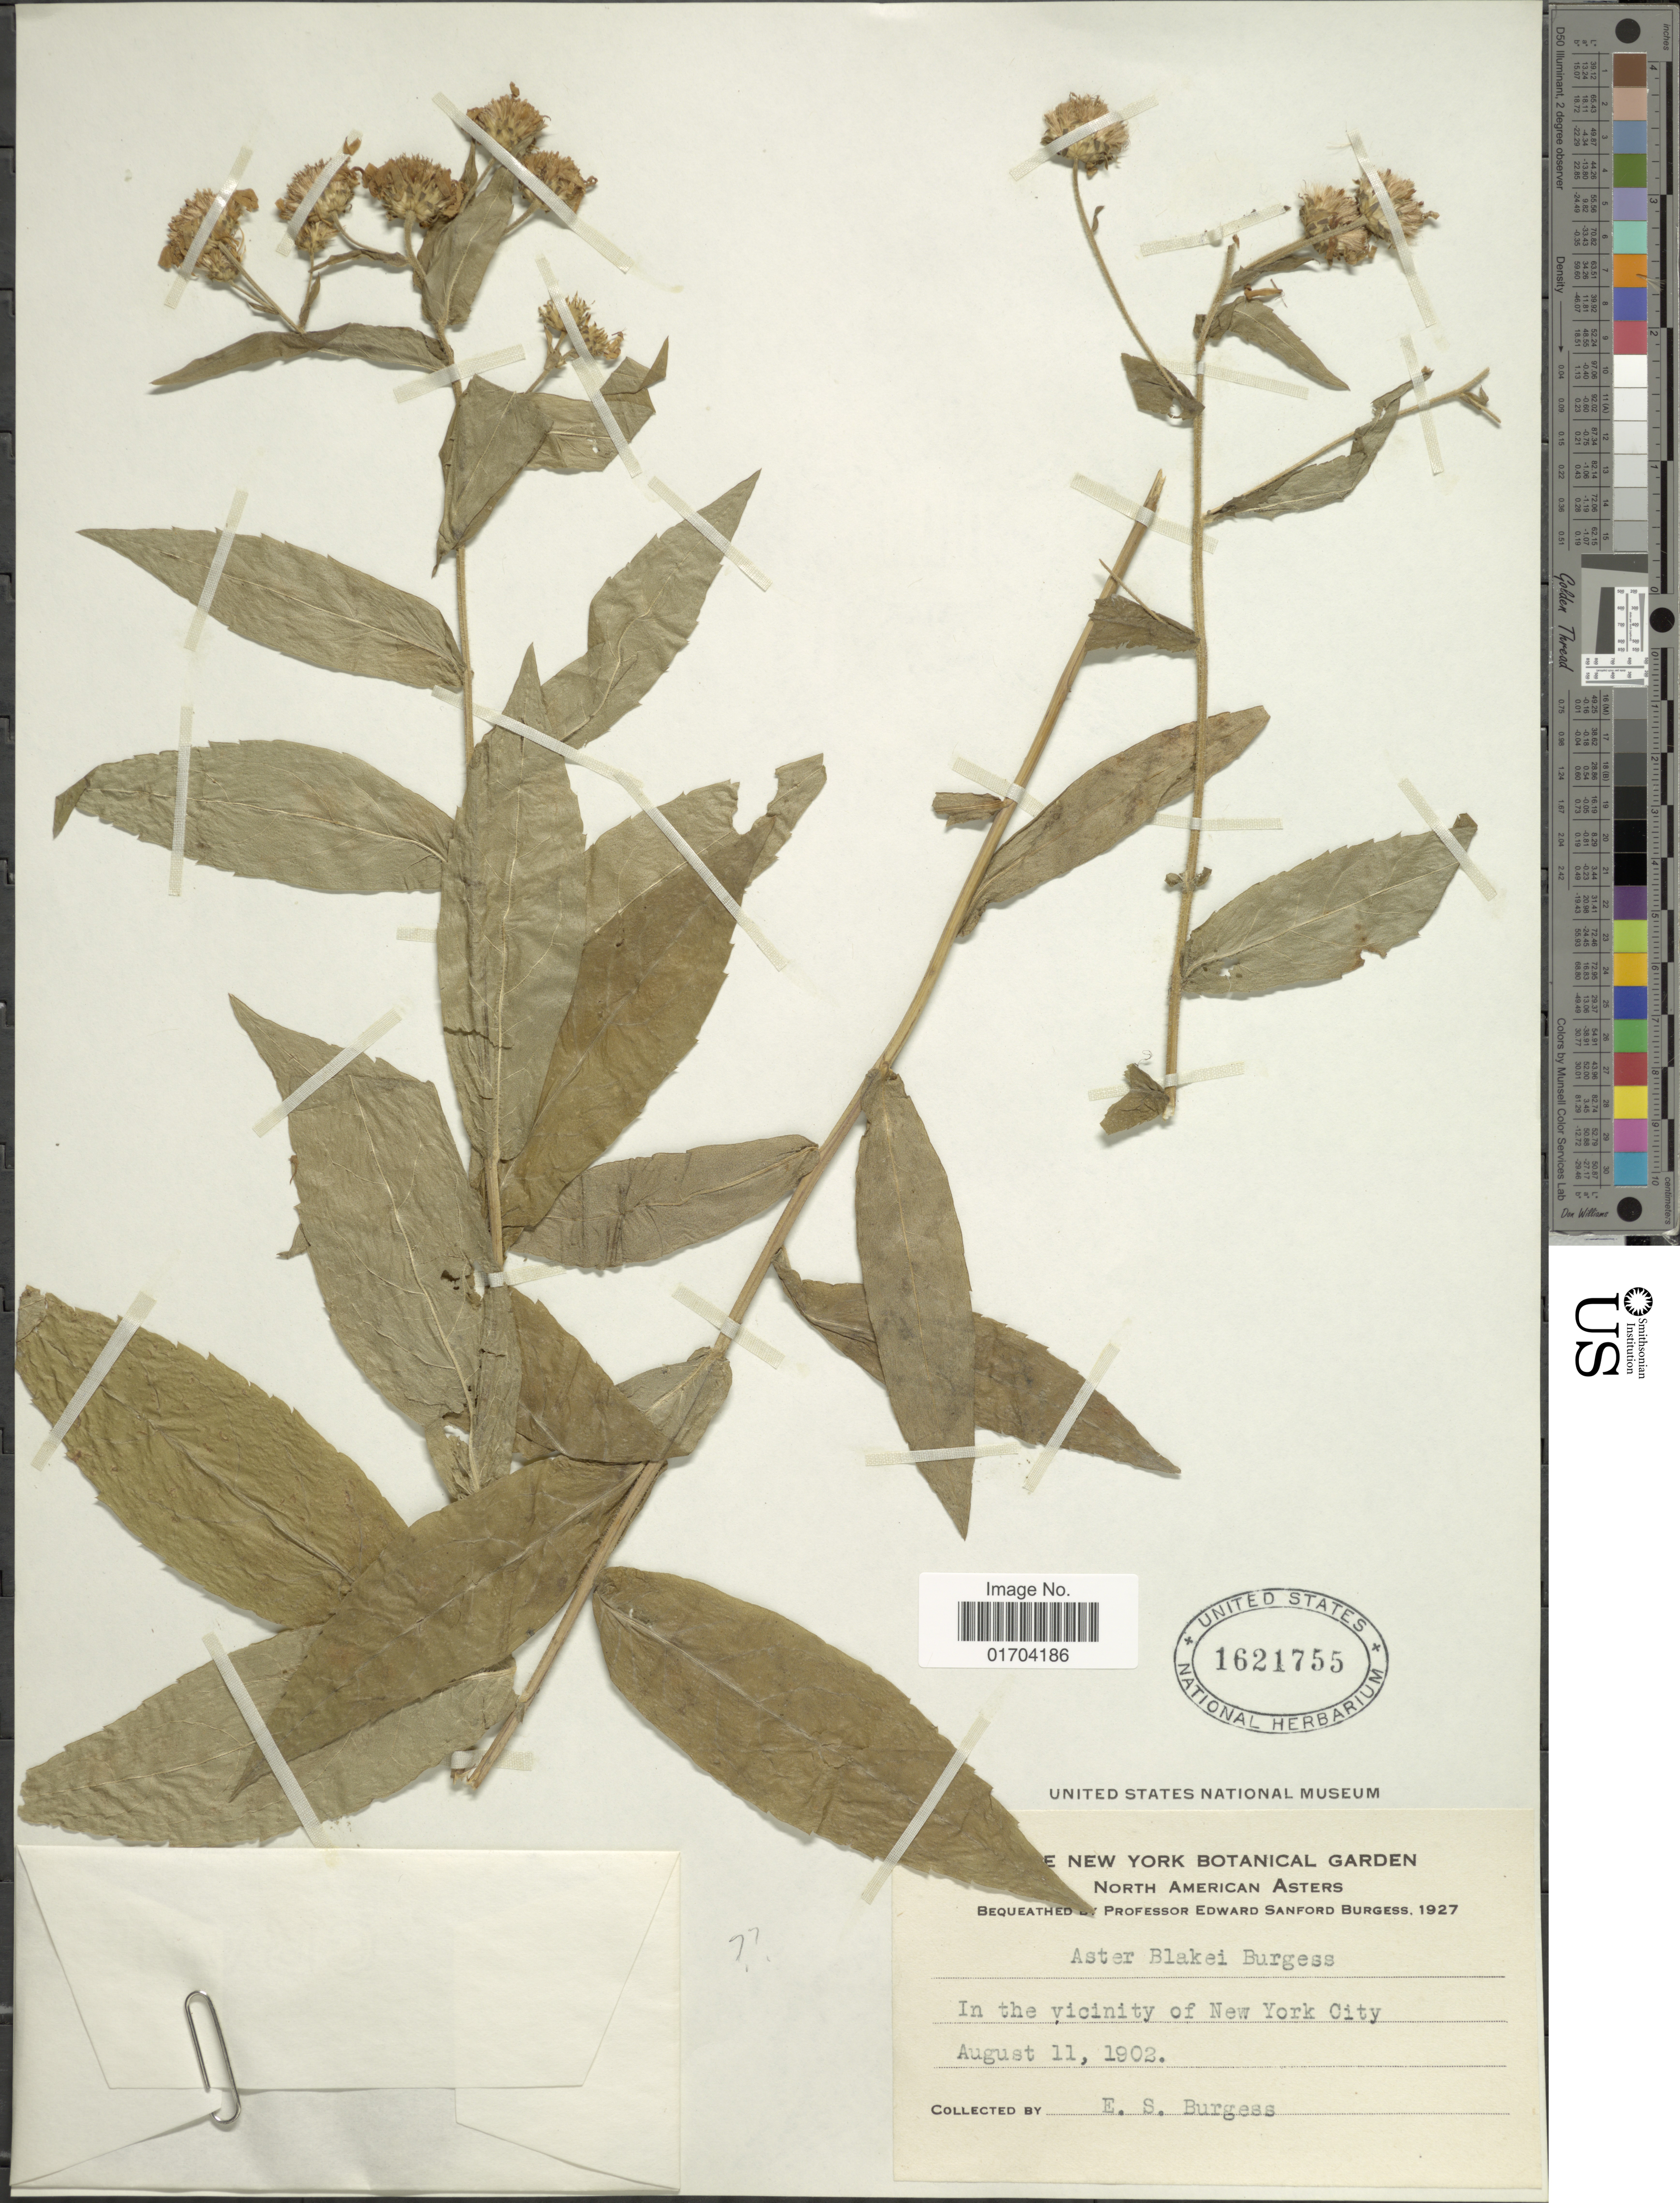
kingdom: Plantae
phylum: Tracheophyta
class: Magnoliopsida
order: Asterales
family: Asteraceae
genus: Symphyotrichum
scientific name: Symphyotrichum sp.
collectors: E. Burgess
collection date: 1902-08-11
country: United States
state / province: New York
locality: North American Asters in the vicinity of New York City.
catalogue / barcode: US 1621755